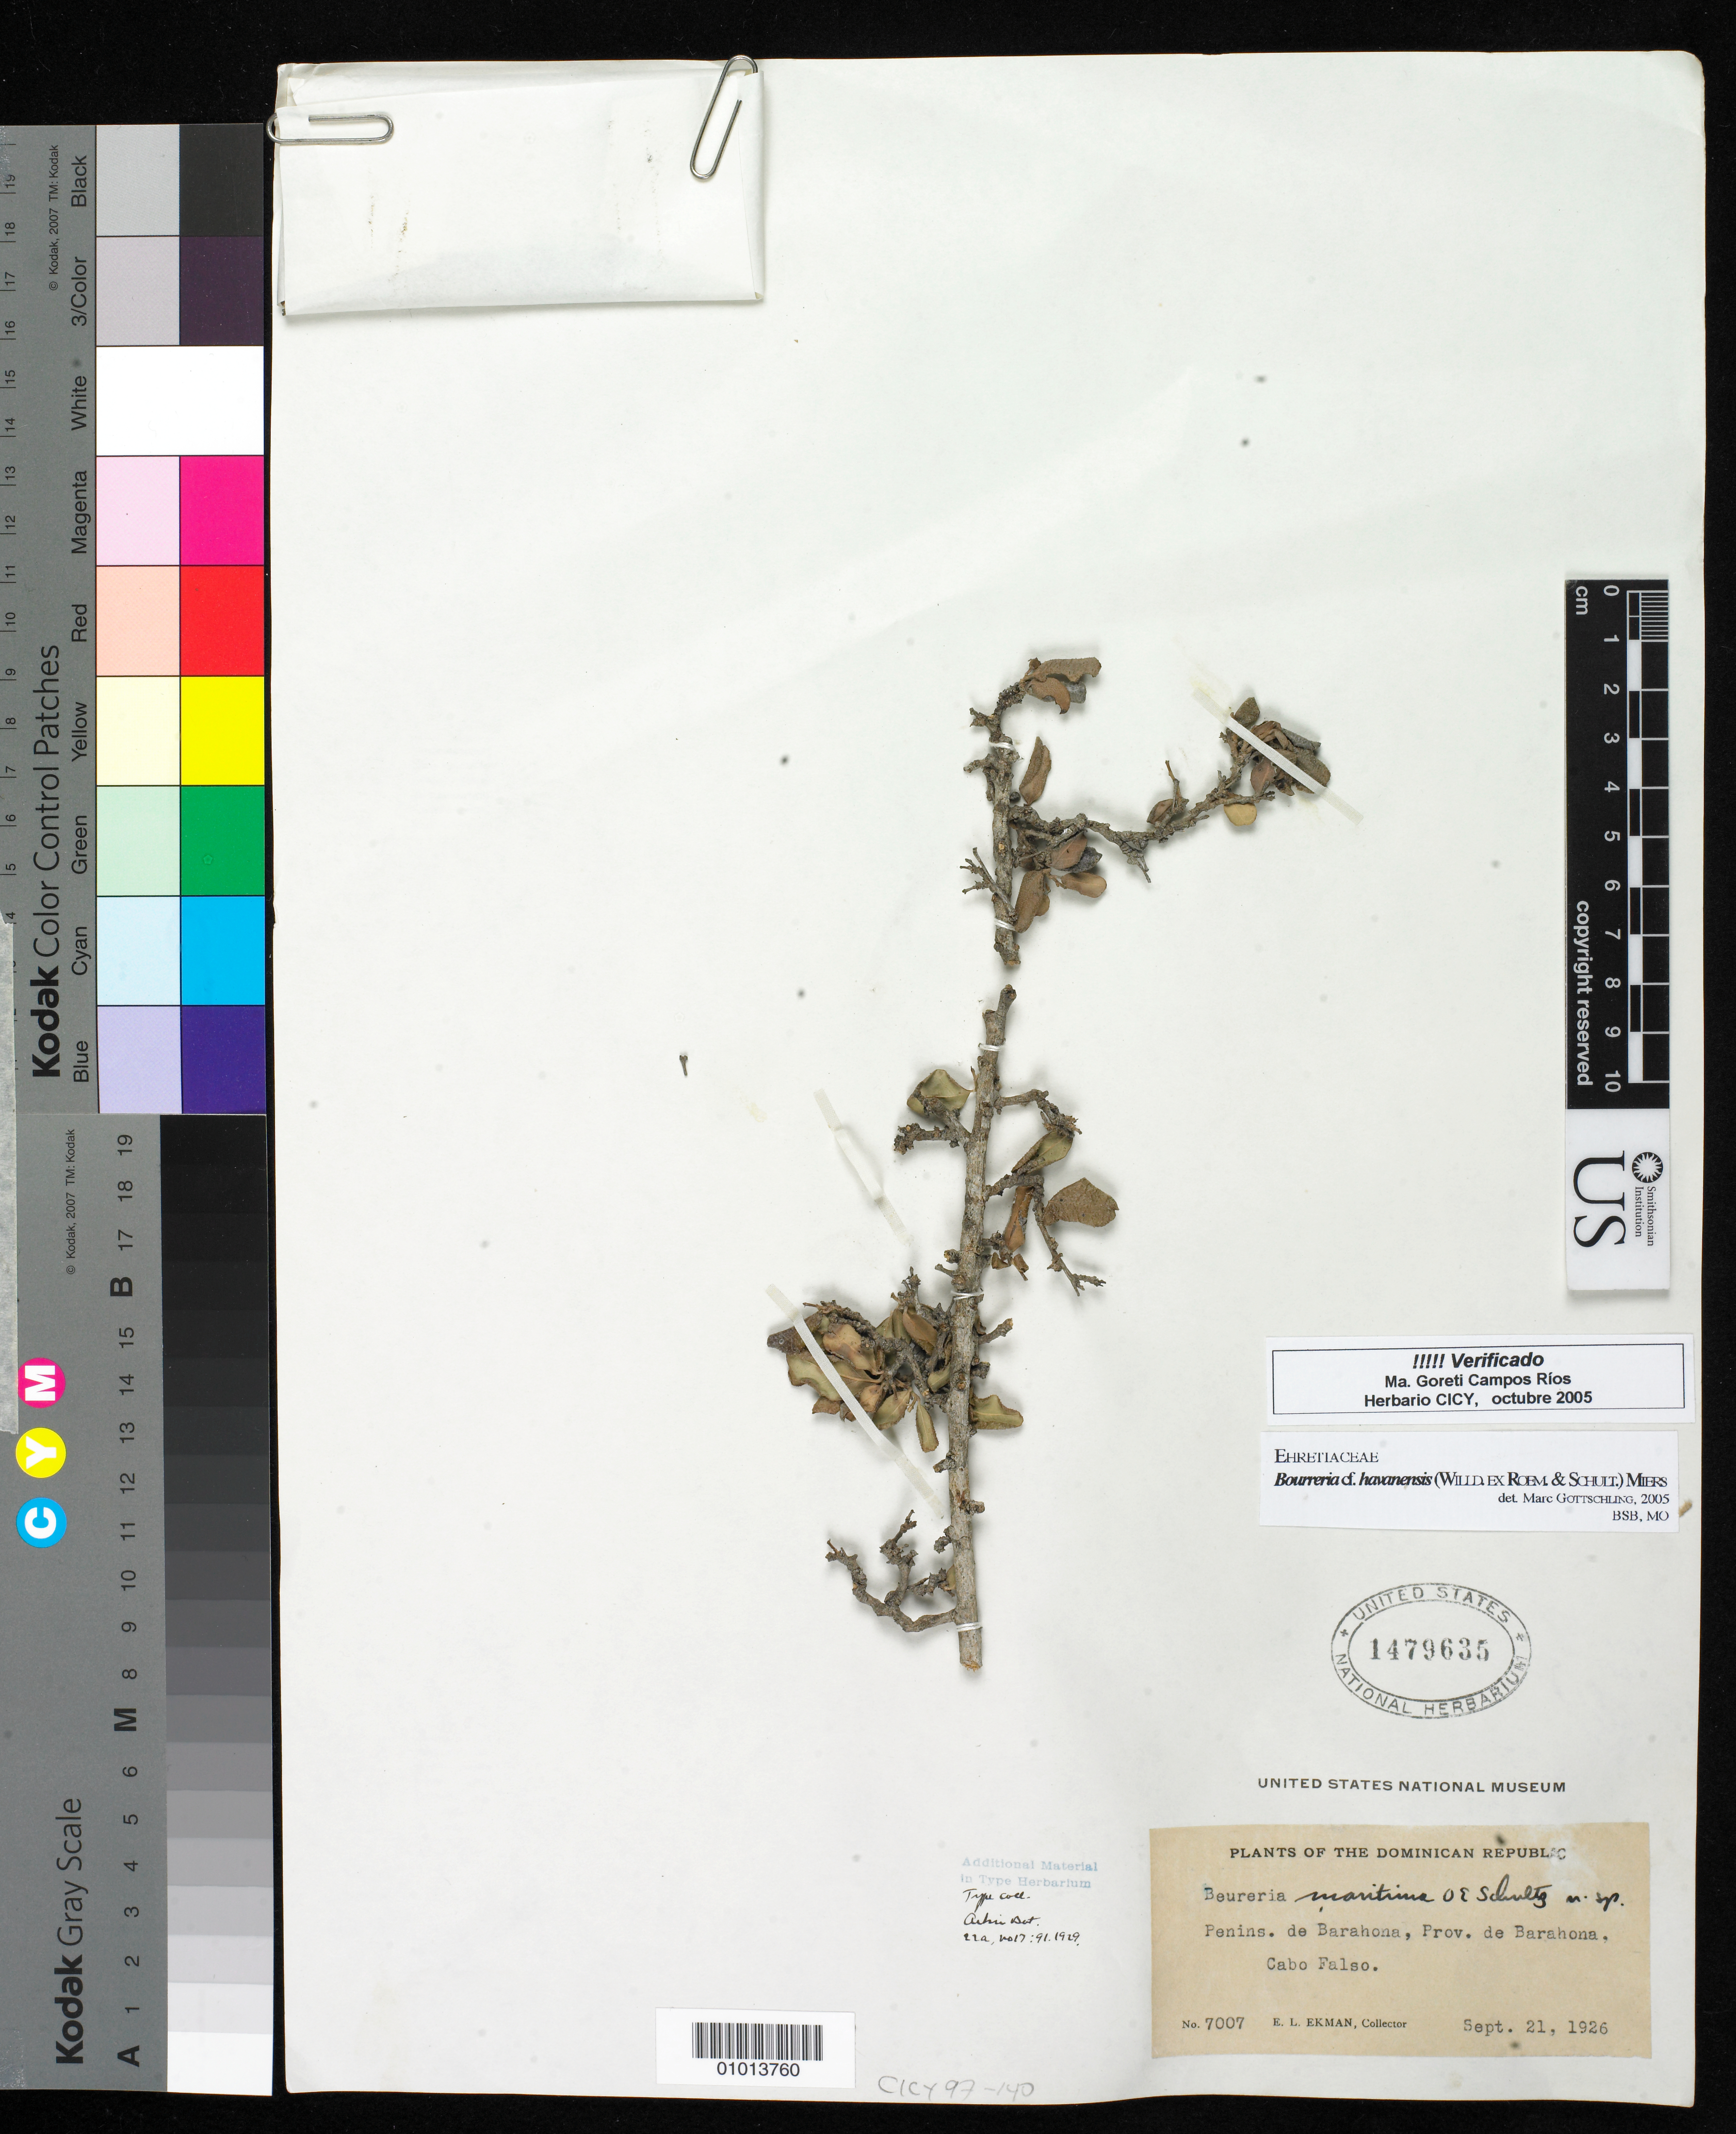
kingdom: Plantae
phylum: Tracheophyta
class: Magnoliopsida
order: Boraginales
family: Ehretiaceae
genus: Bourreria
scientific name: Bourreria maritima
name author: O.E. Schulz in Urb.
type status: Isotype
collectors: E. L. Ekman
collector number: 7007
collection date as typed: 21 Sep 1926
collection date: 1926-09-21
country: Dominican Republic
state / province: Barahona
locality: Penins. De Barahona, Prov. De Barahona. Cabo Falso.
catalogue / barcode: US 1479635